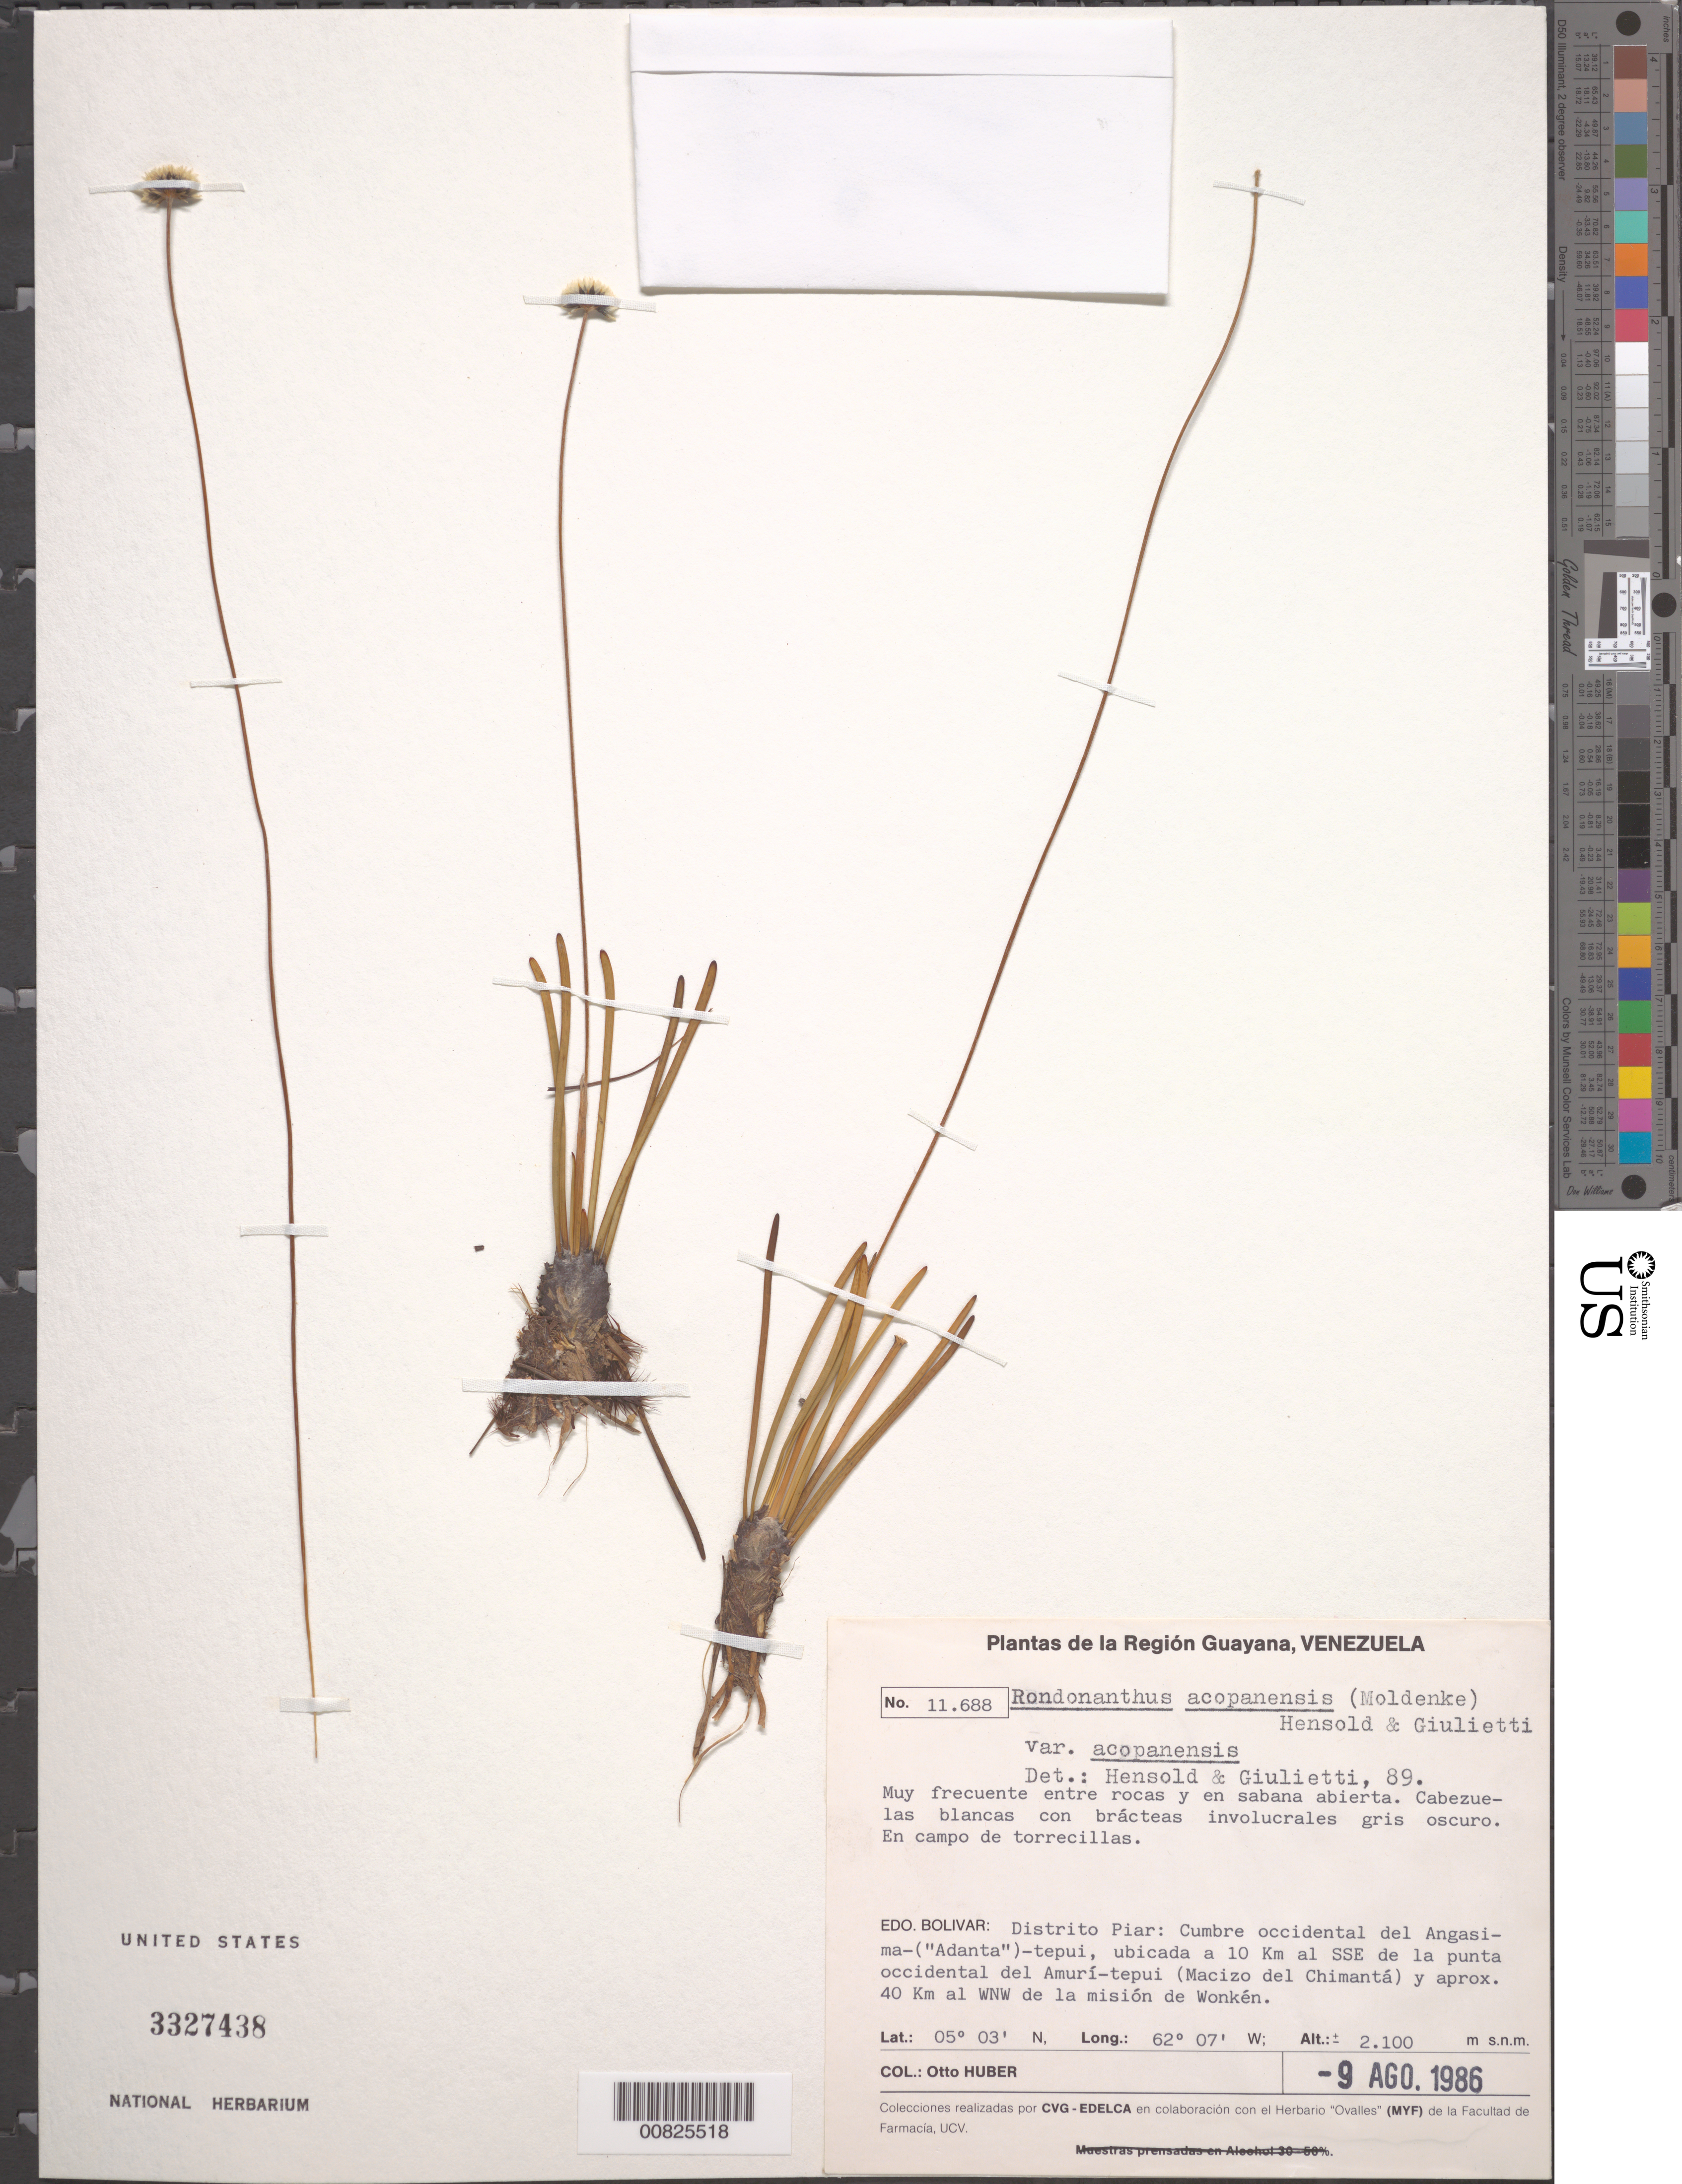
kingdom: Plantae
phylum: Tracheophyta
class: Liliopsida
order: Poales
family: Eriocaulaceae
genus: Rondonanthus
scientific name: Rondonanthus acopanensis var. acopanensis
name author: (Moldenke) Hensold & Giul.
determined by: Giulietti, A. M.; Hensold, N.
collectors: O. Huber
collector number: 11688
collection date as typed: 9-Aug-86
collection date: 1986-08-09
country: Venezuela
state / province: Bolívar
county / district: Piar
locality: Angasima("Adanta")-tepuí, 10 km SSE del Amurí-tepuí (Macizo del Chimantá) y aprox. 40km al WNW de la misión de Wonkén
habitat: Entre rocas y en sabana abierta, en campo de torrecillas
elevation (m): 2100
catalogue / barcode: US 3327438